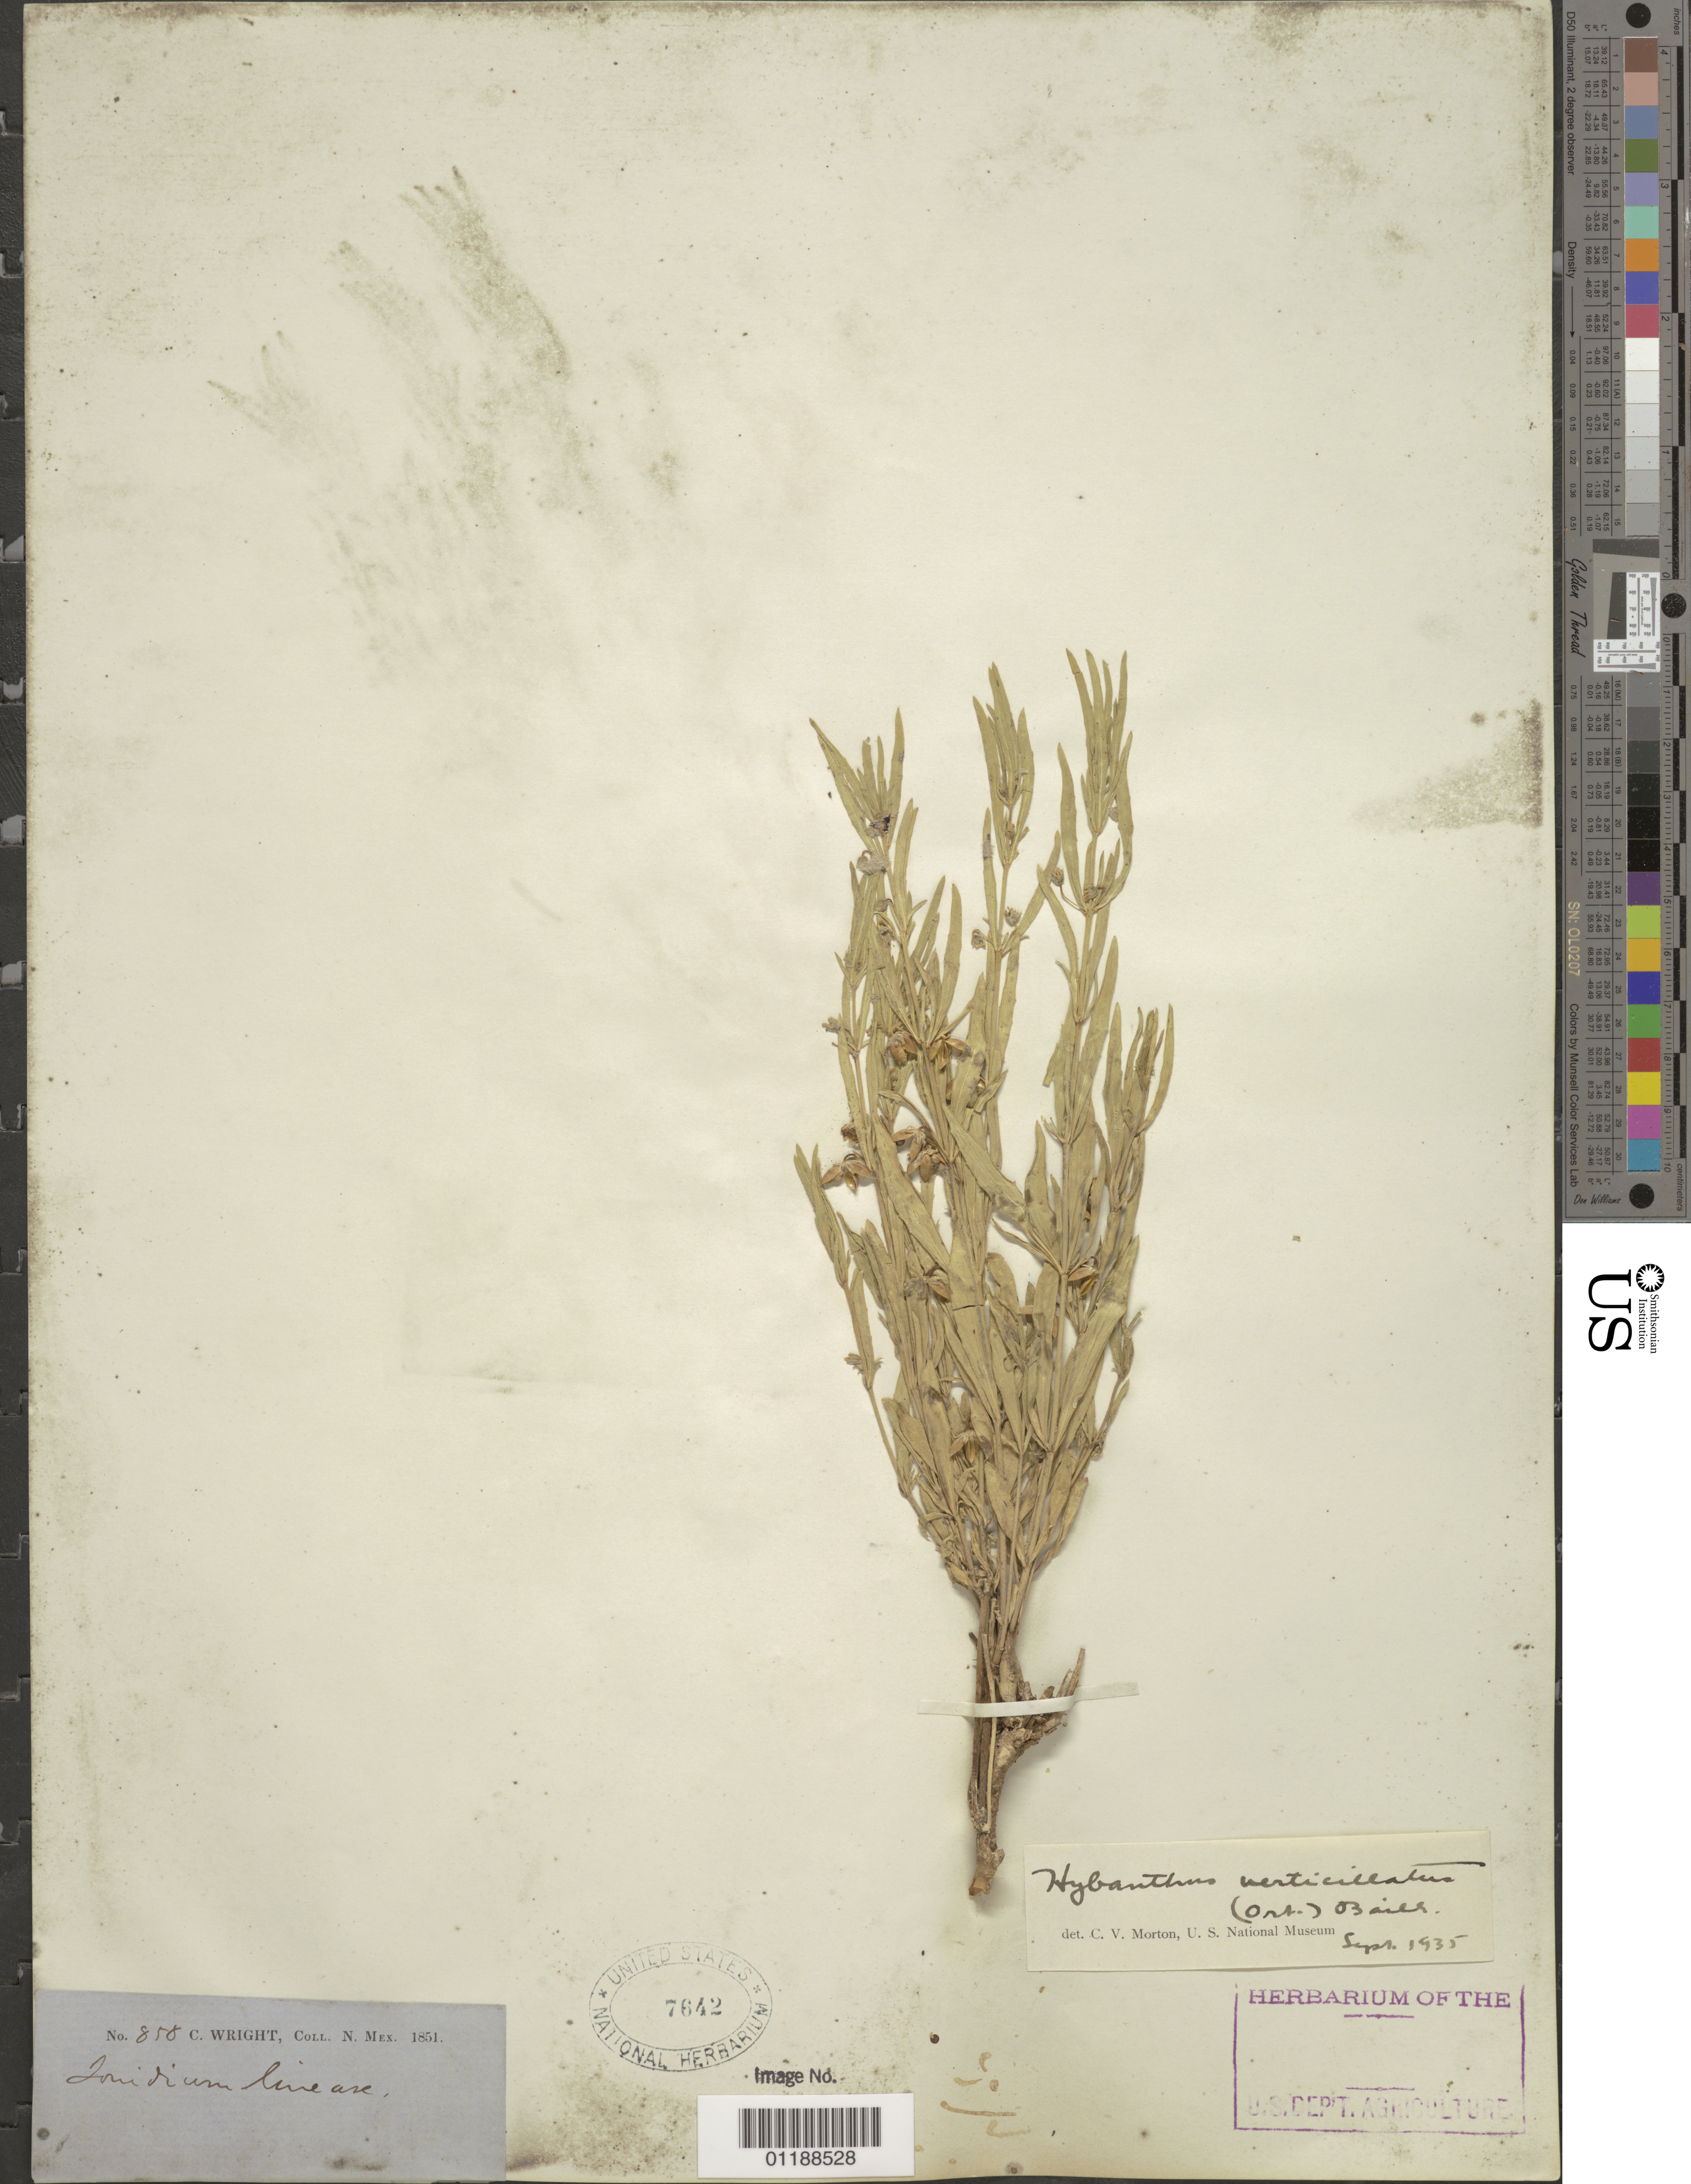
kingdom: Plantae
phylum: Tracheophyta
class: Magnoliopsida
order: Malpighiales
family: Violaceae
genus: Pombalia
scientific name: Pombalia verticillata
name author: (Ortega) Paula-Souza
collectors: C. Wright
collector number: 858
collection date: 1851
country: United States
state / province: New Mexico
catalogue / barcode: US 7642